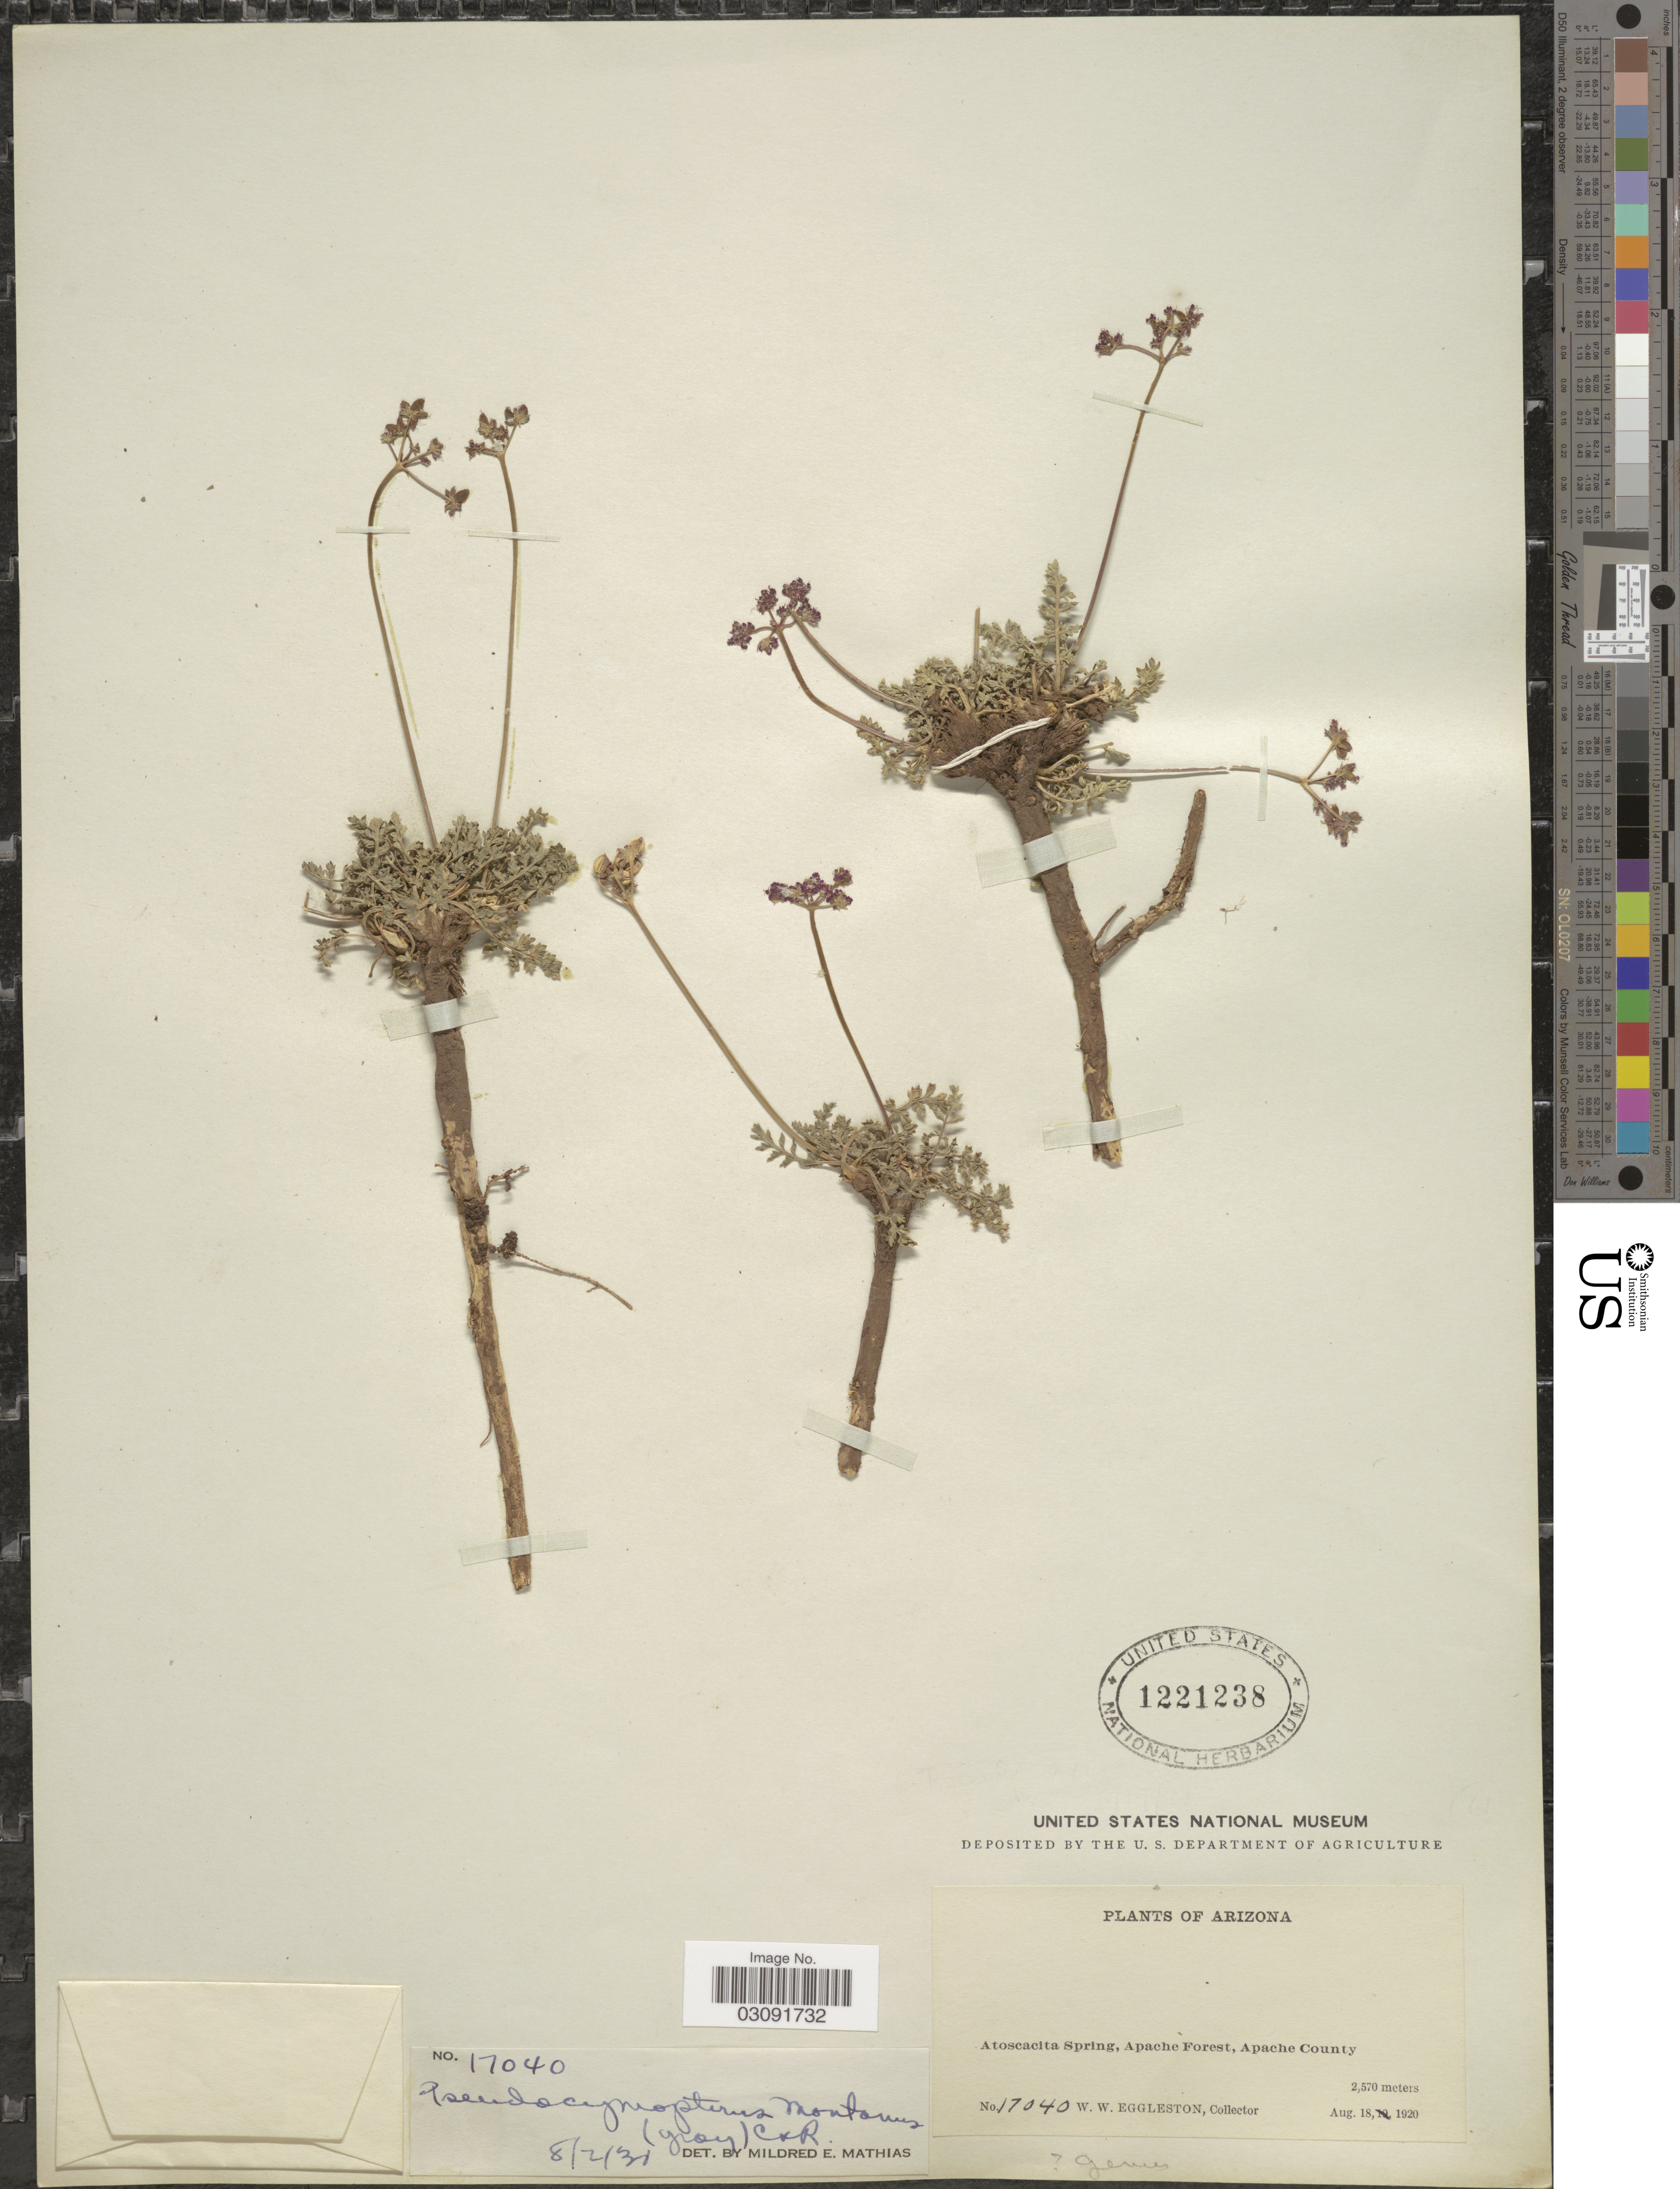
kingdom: Plantae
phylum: Tracheophyta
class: Magnoliopsida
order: Apiales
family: Apiaceae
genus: Pseudocymopterus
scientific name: Pseudocymopterus montanus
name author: (A. Gray) J.M. Coult. & Rose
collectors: W. W. Eggleston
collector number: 17040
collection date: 1920-08-18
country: United States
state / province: Arizona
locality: Atoscacita Spring, Apache Forest, Apache County.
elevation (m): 2570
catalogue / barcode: US 1221238